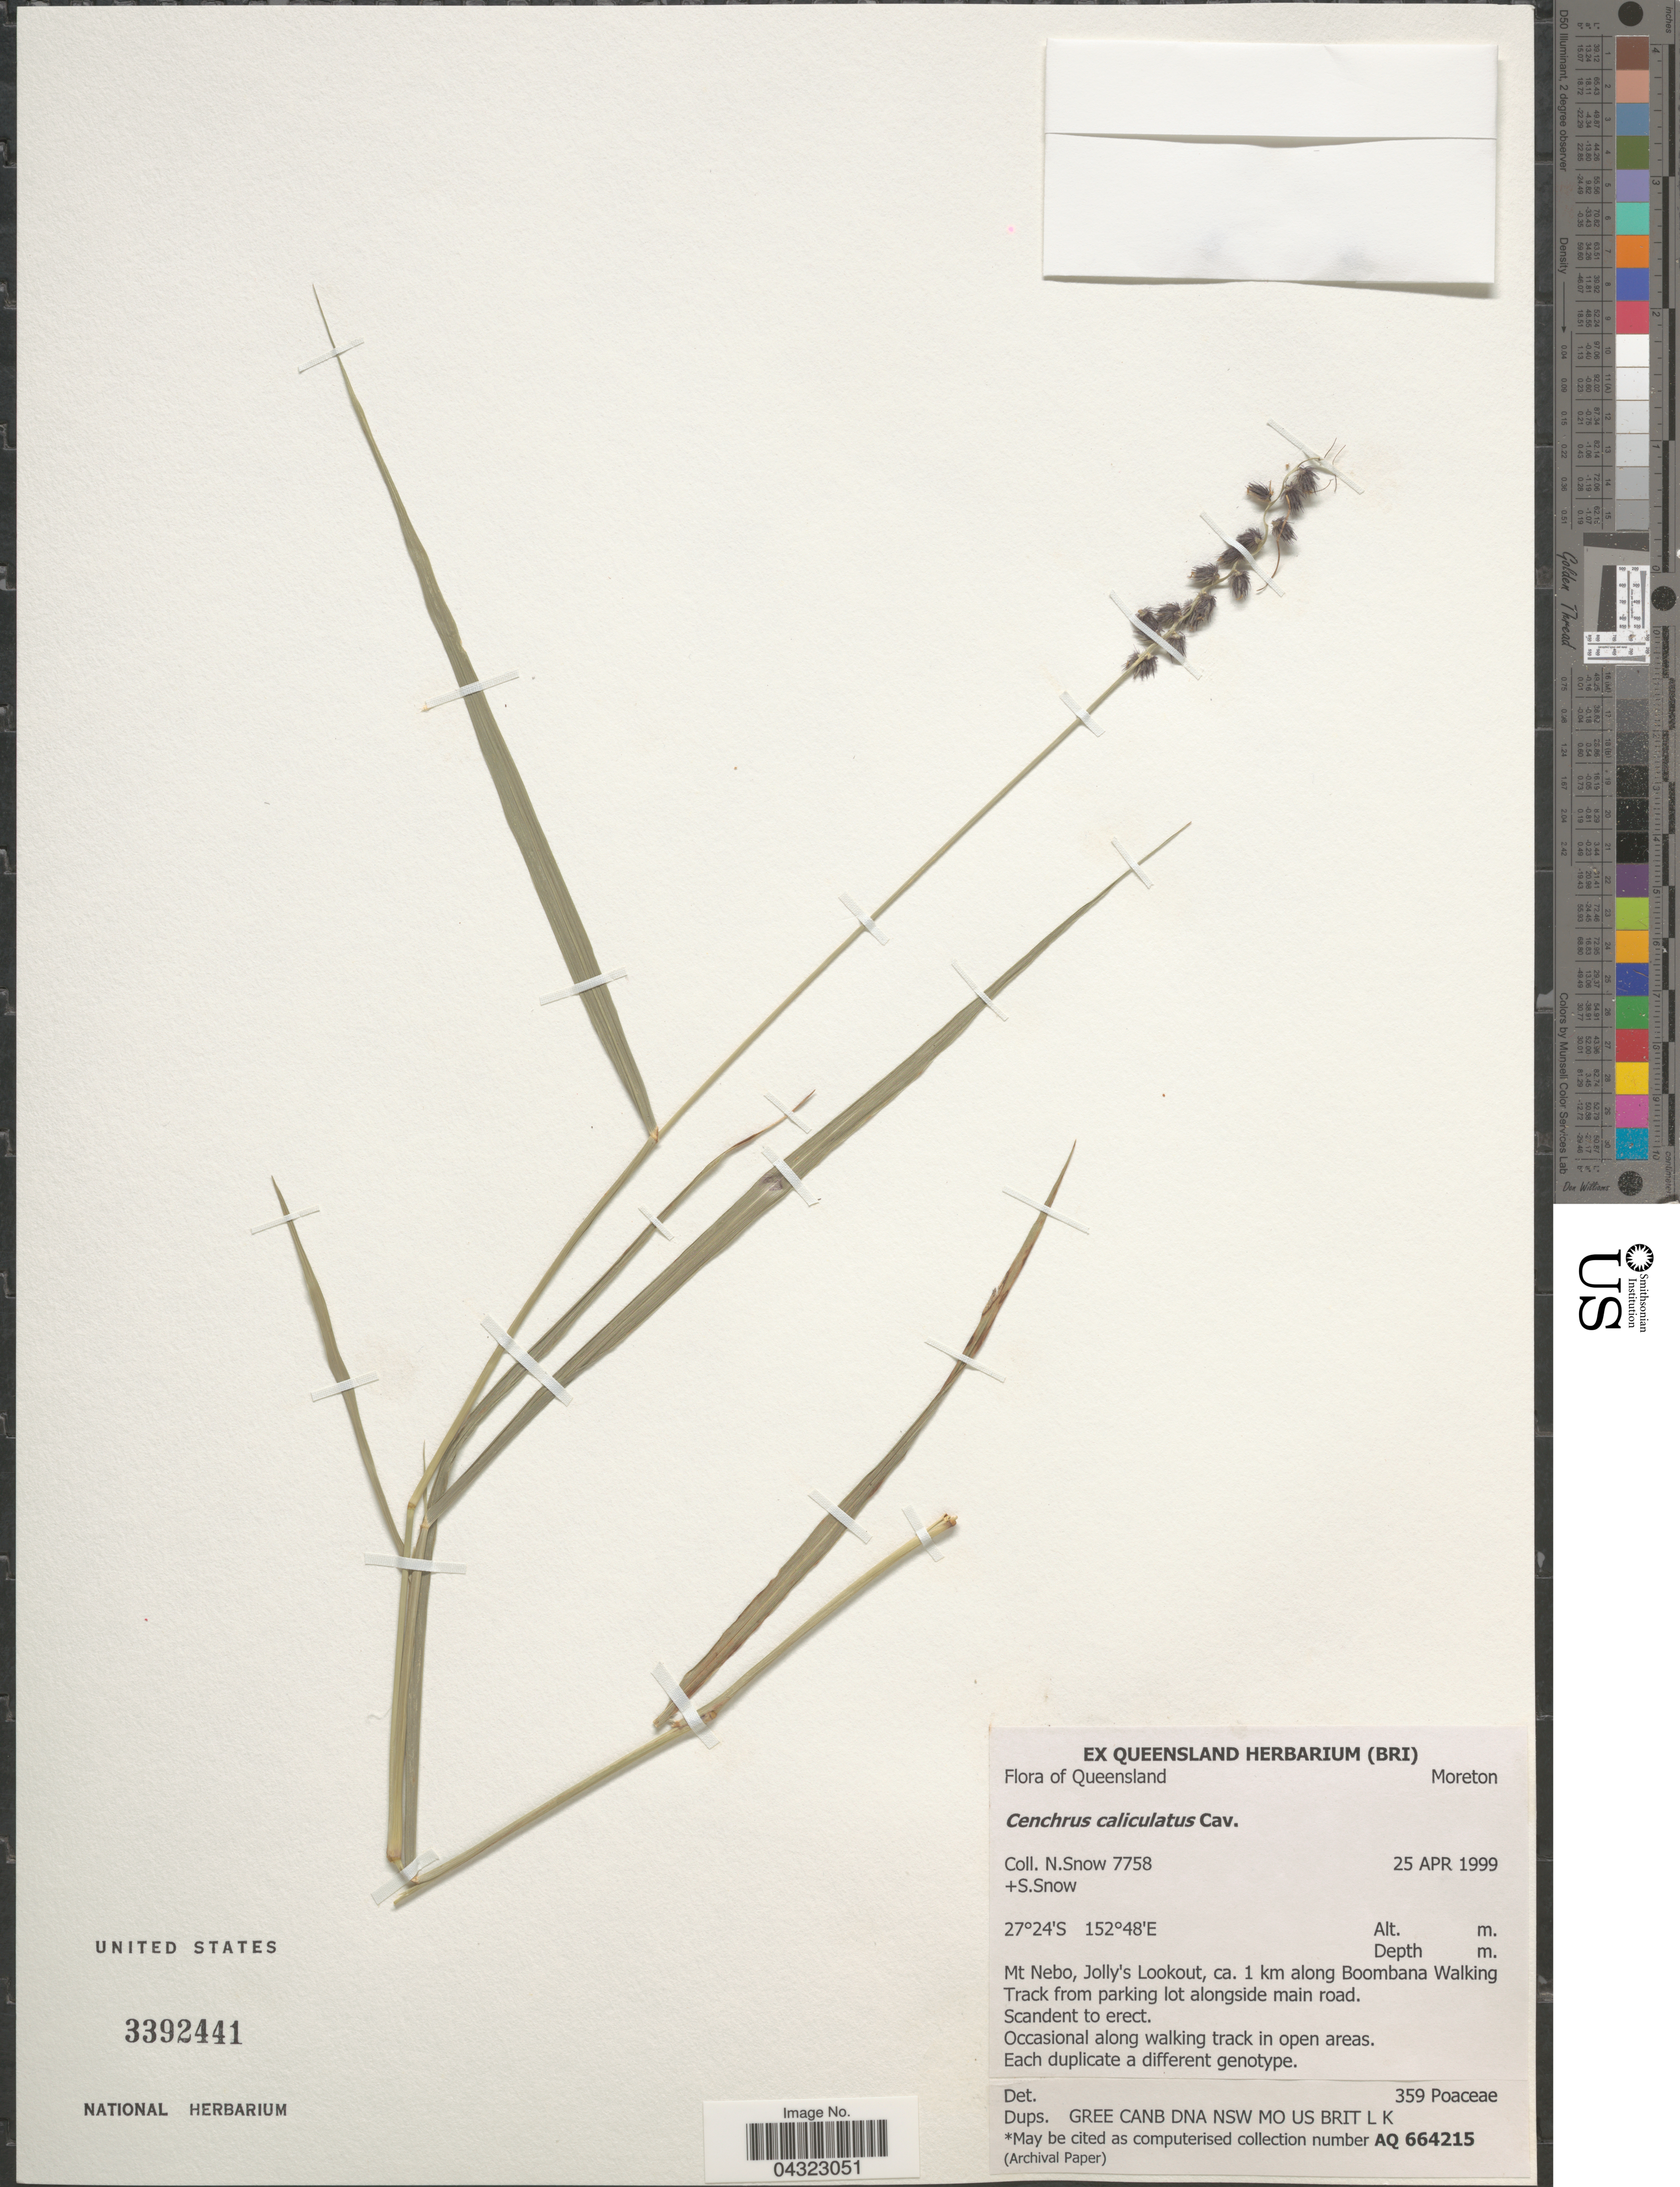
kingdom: Plantae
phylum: Tracheophyta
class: Liliopsida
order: Poales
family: Poaceae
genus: Cenchrus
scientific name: Cenchrus caliculatus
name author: Cav.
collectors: N. Snow & S. Snow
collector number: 7758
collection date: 1999-04-25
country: Australia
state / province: Queensland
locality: Moreton. Mt Nebo, Jolly's Lookout, ca. 1 km along Boombana Walking Track from parking lot alongside main road.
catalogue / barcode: US 3392441